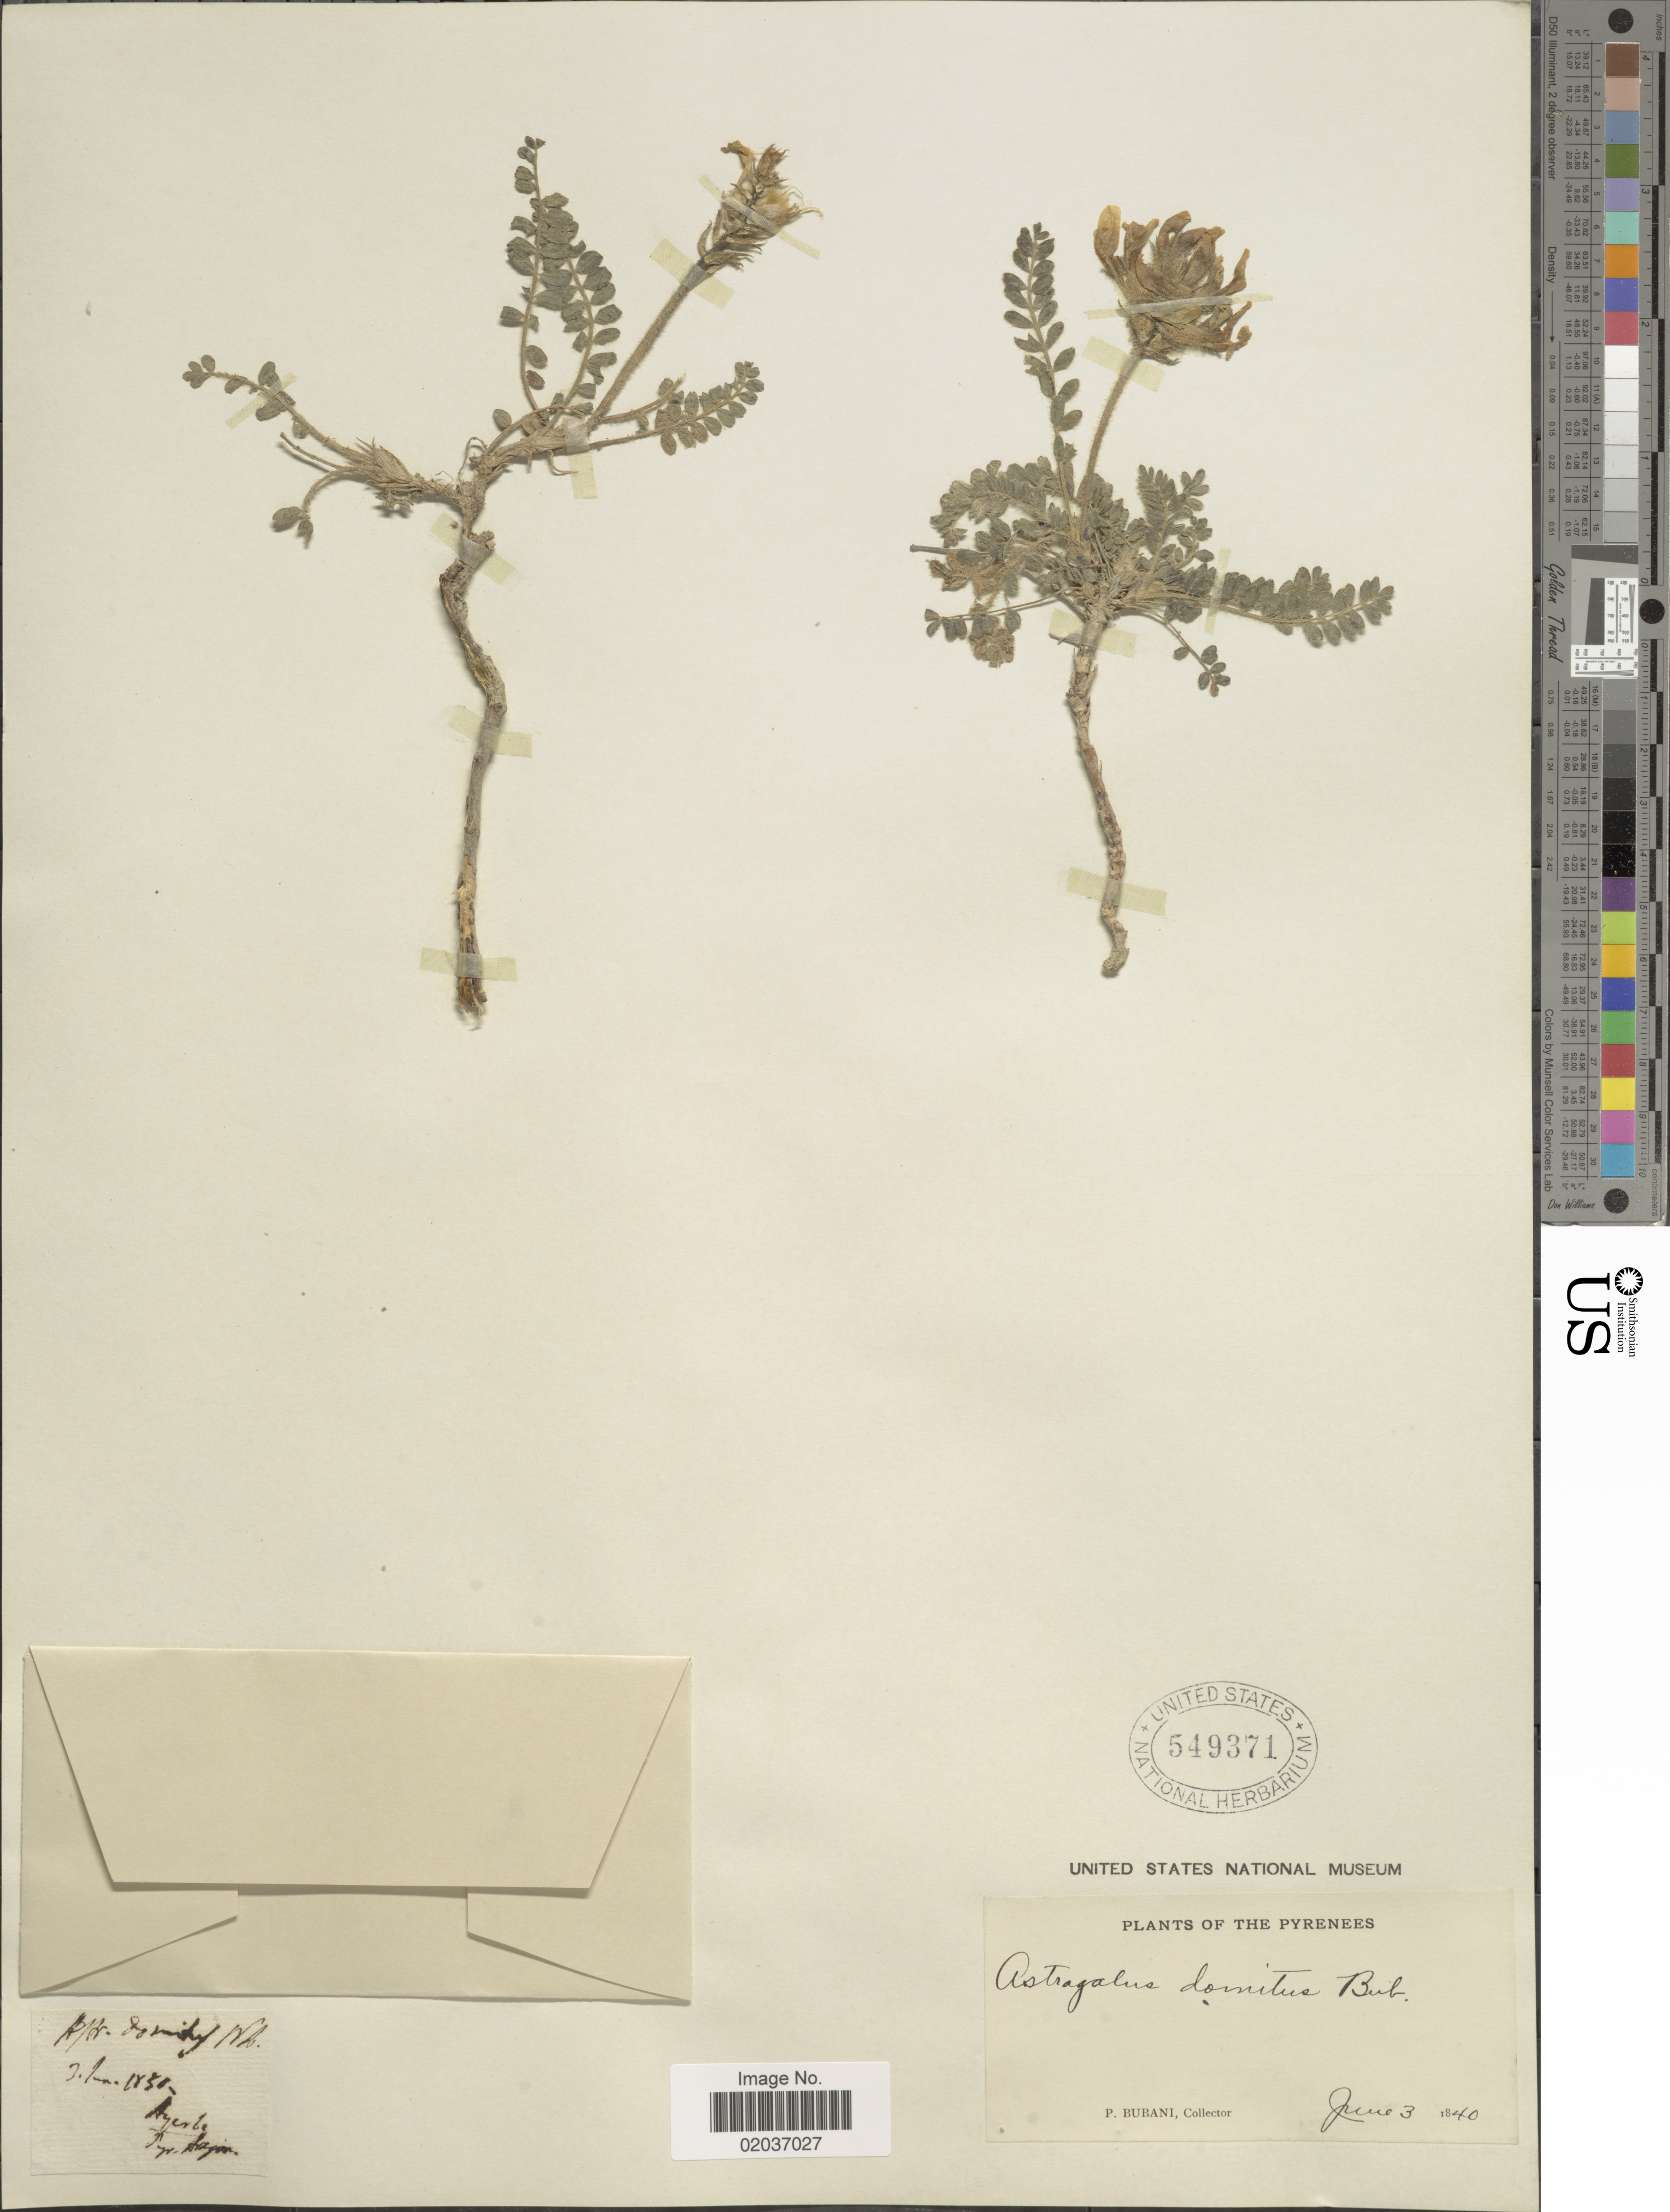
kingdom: Plantae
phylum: Tracheophyta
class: Magnoliopsida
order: Fabales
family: Fabaceae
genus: Astragalus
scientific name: Astragalus domitus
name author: Bubani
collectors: P. Bubani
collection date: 1840-06-03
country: Spain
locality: Pyr. Aragon.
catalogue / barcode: US 549371